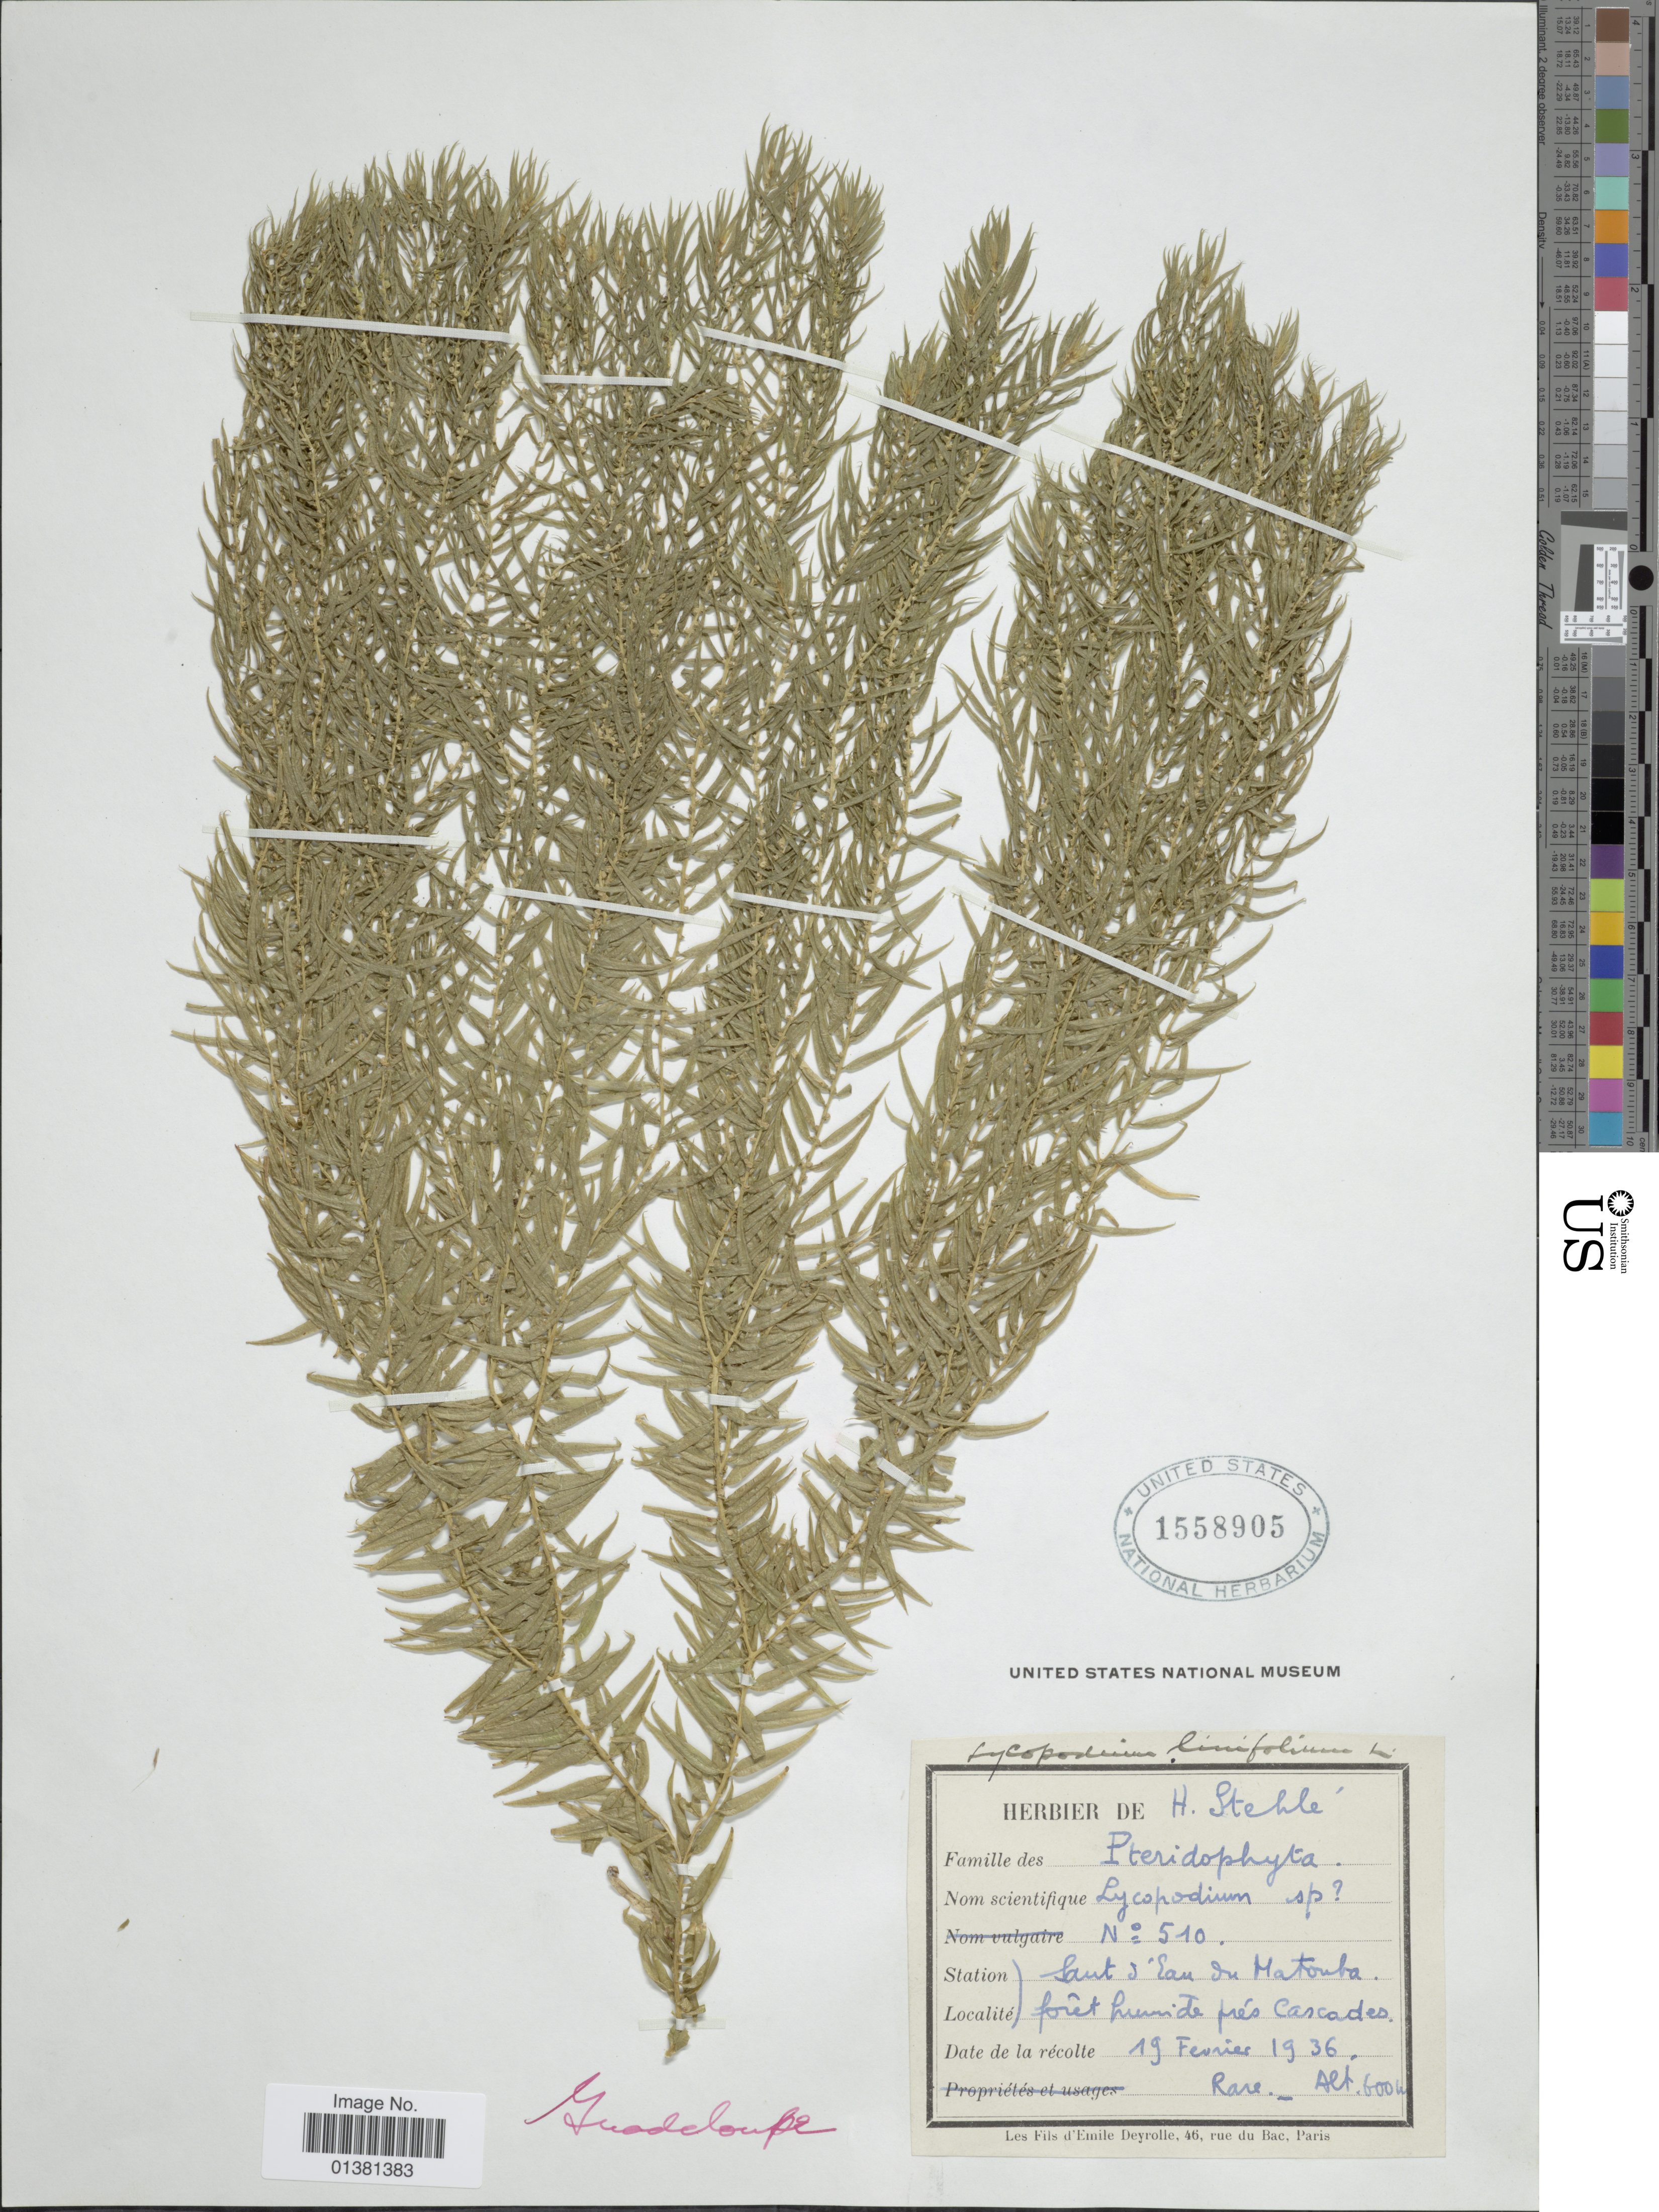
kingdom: Plantae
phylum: Tracheophyta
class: Lycopodiopsida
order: Lycopodiales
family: Lycopodiaceae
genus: Phlegmariurus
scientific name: Phlegmariurus linifolius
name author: (L.) B. Øllg.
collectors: H. Stehlé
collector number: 510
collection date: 1936-02-19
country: Guadeloupe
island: Basse-Terre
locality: Saut d'Eau Matomba forêt humide prés Cascades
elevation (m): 600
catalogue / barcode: US 1558905